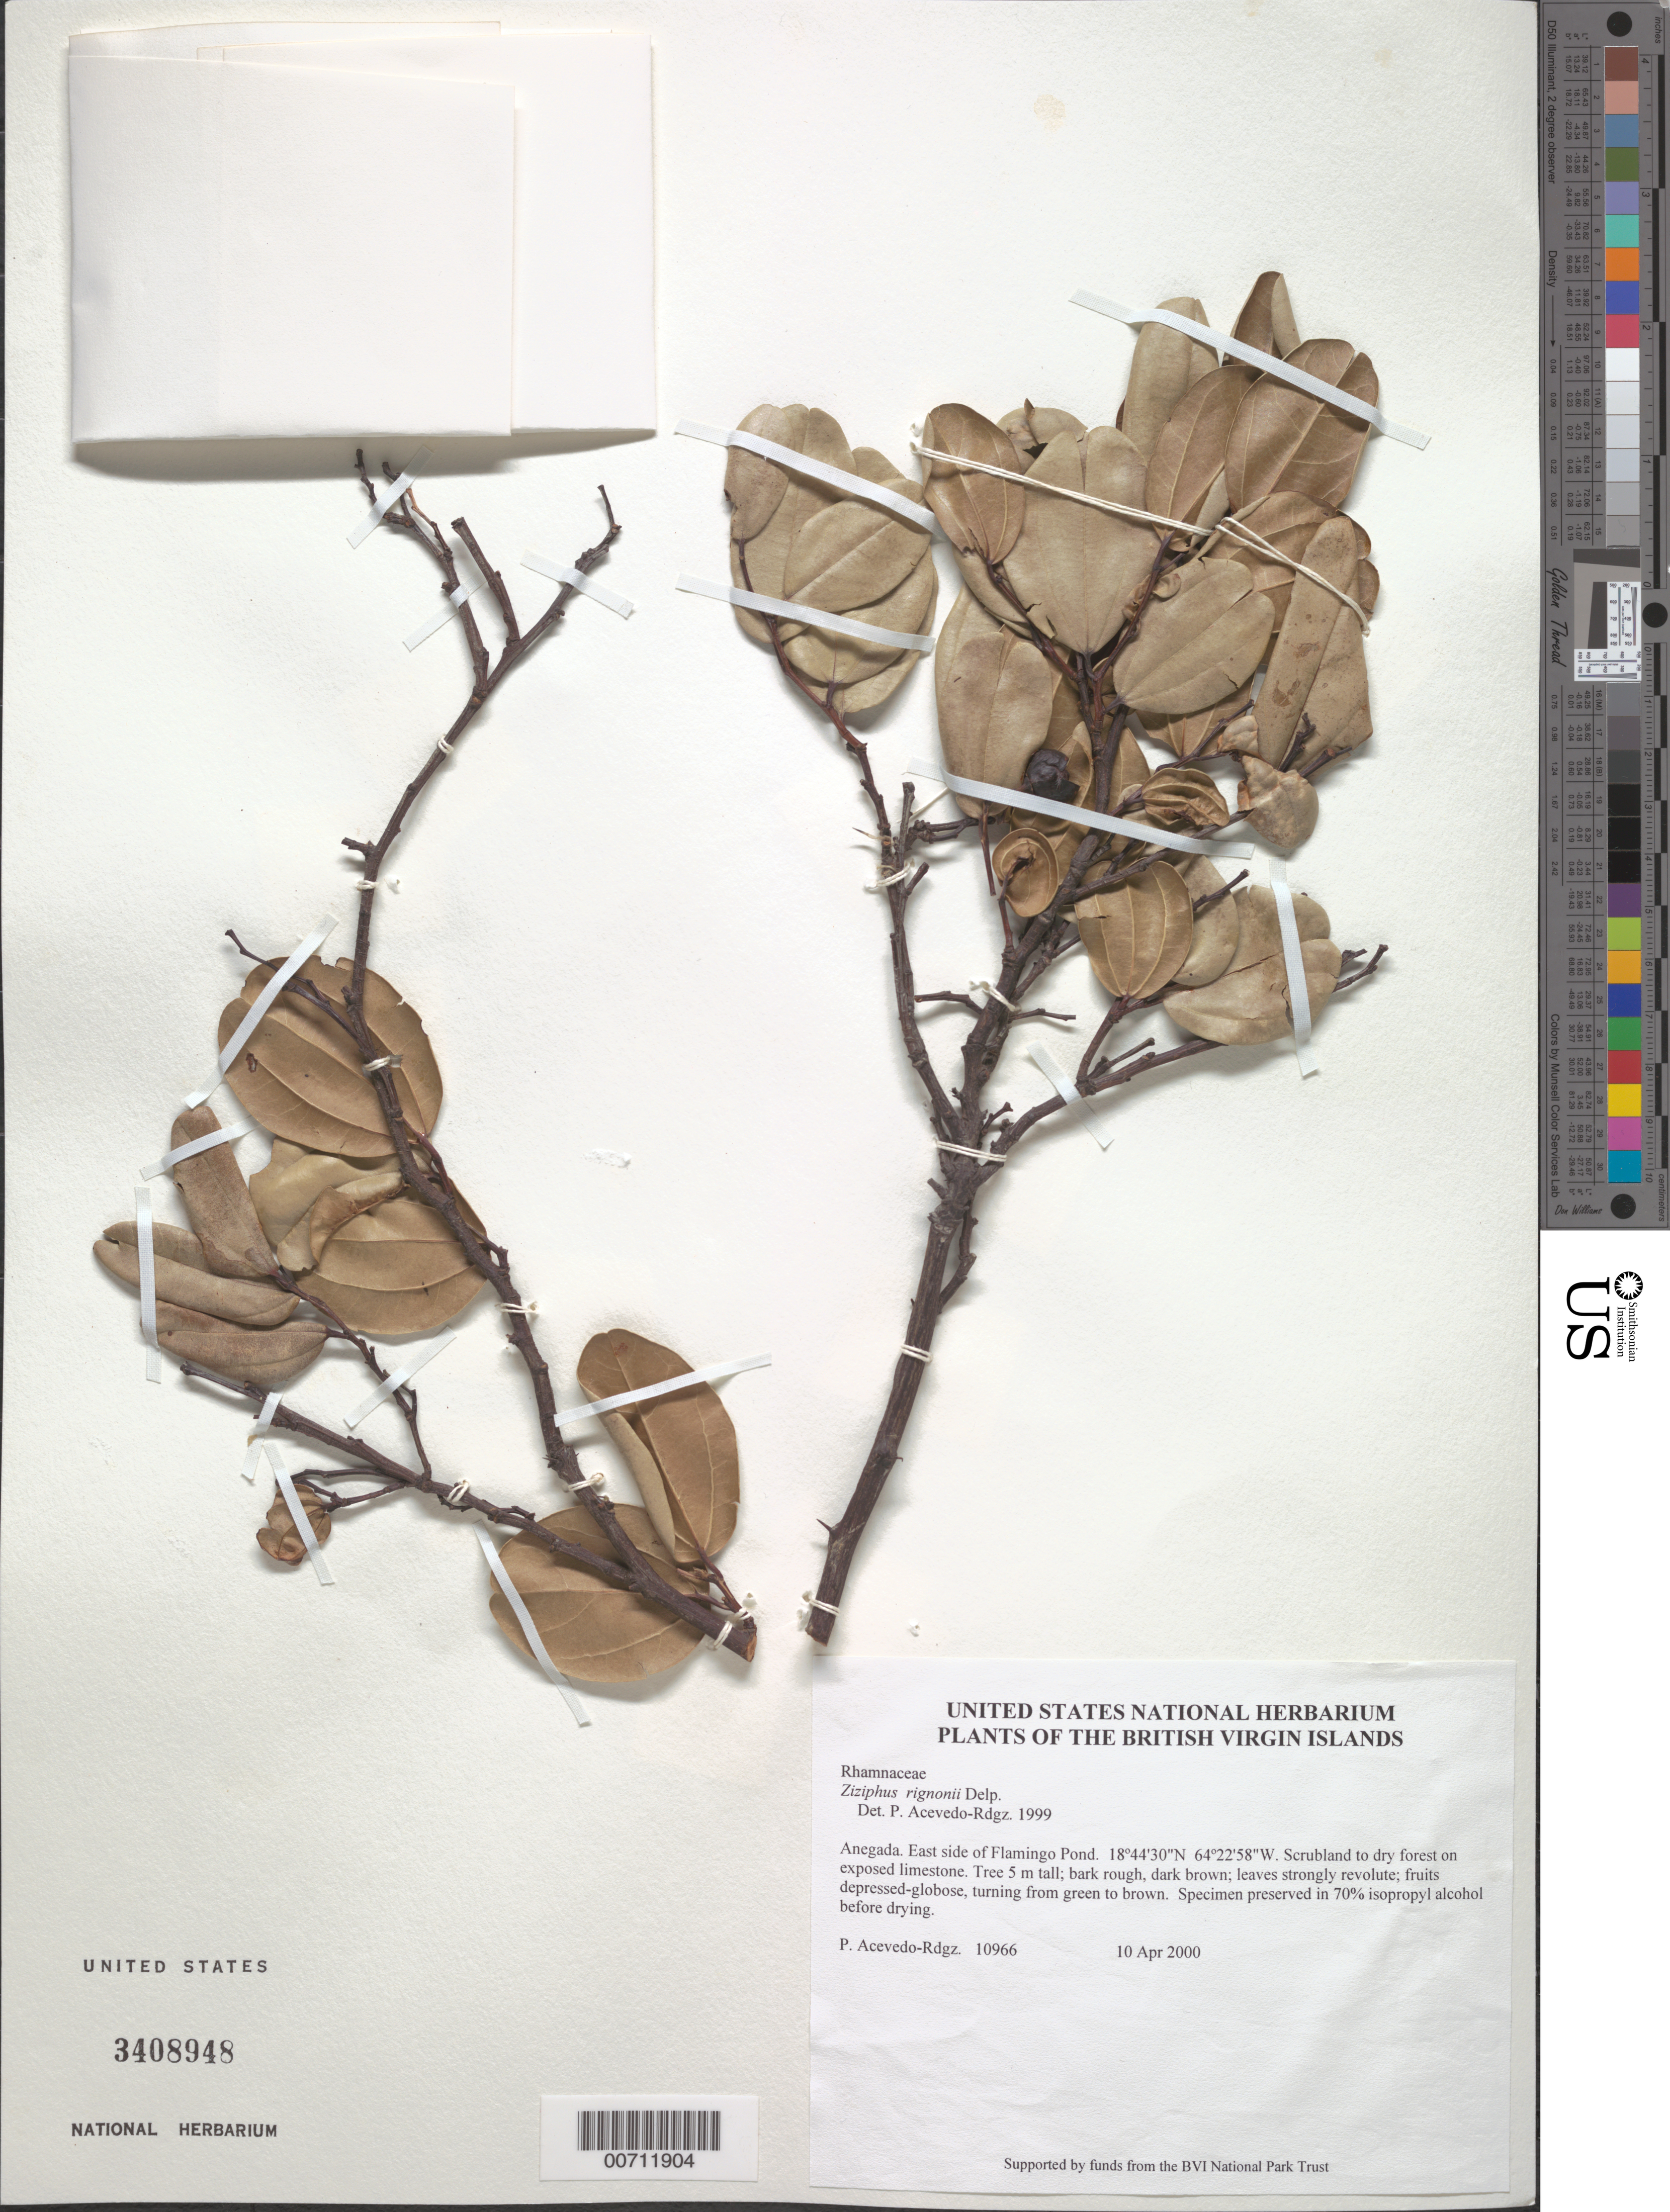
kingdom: Plantae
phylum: Tracheophyta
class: Magnoliopsida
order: Rosales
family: Rhamnaceae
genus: Sarcomphalus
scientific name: Sarcomphalus domingensis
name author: (Spreng.) Krug & Urb.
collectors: P. Acevedo-Rodr.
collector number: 10966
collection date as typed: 10 Apr 2000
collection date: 2000-04-10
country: British Virgin Islands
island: Anegada I.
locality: East side of Flamingo Pond.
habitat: Scrubland to dry forest on exposed limestone.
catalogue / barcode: US 3408948